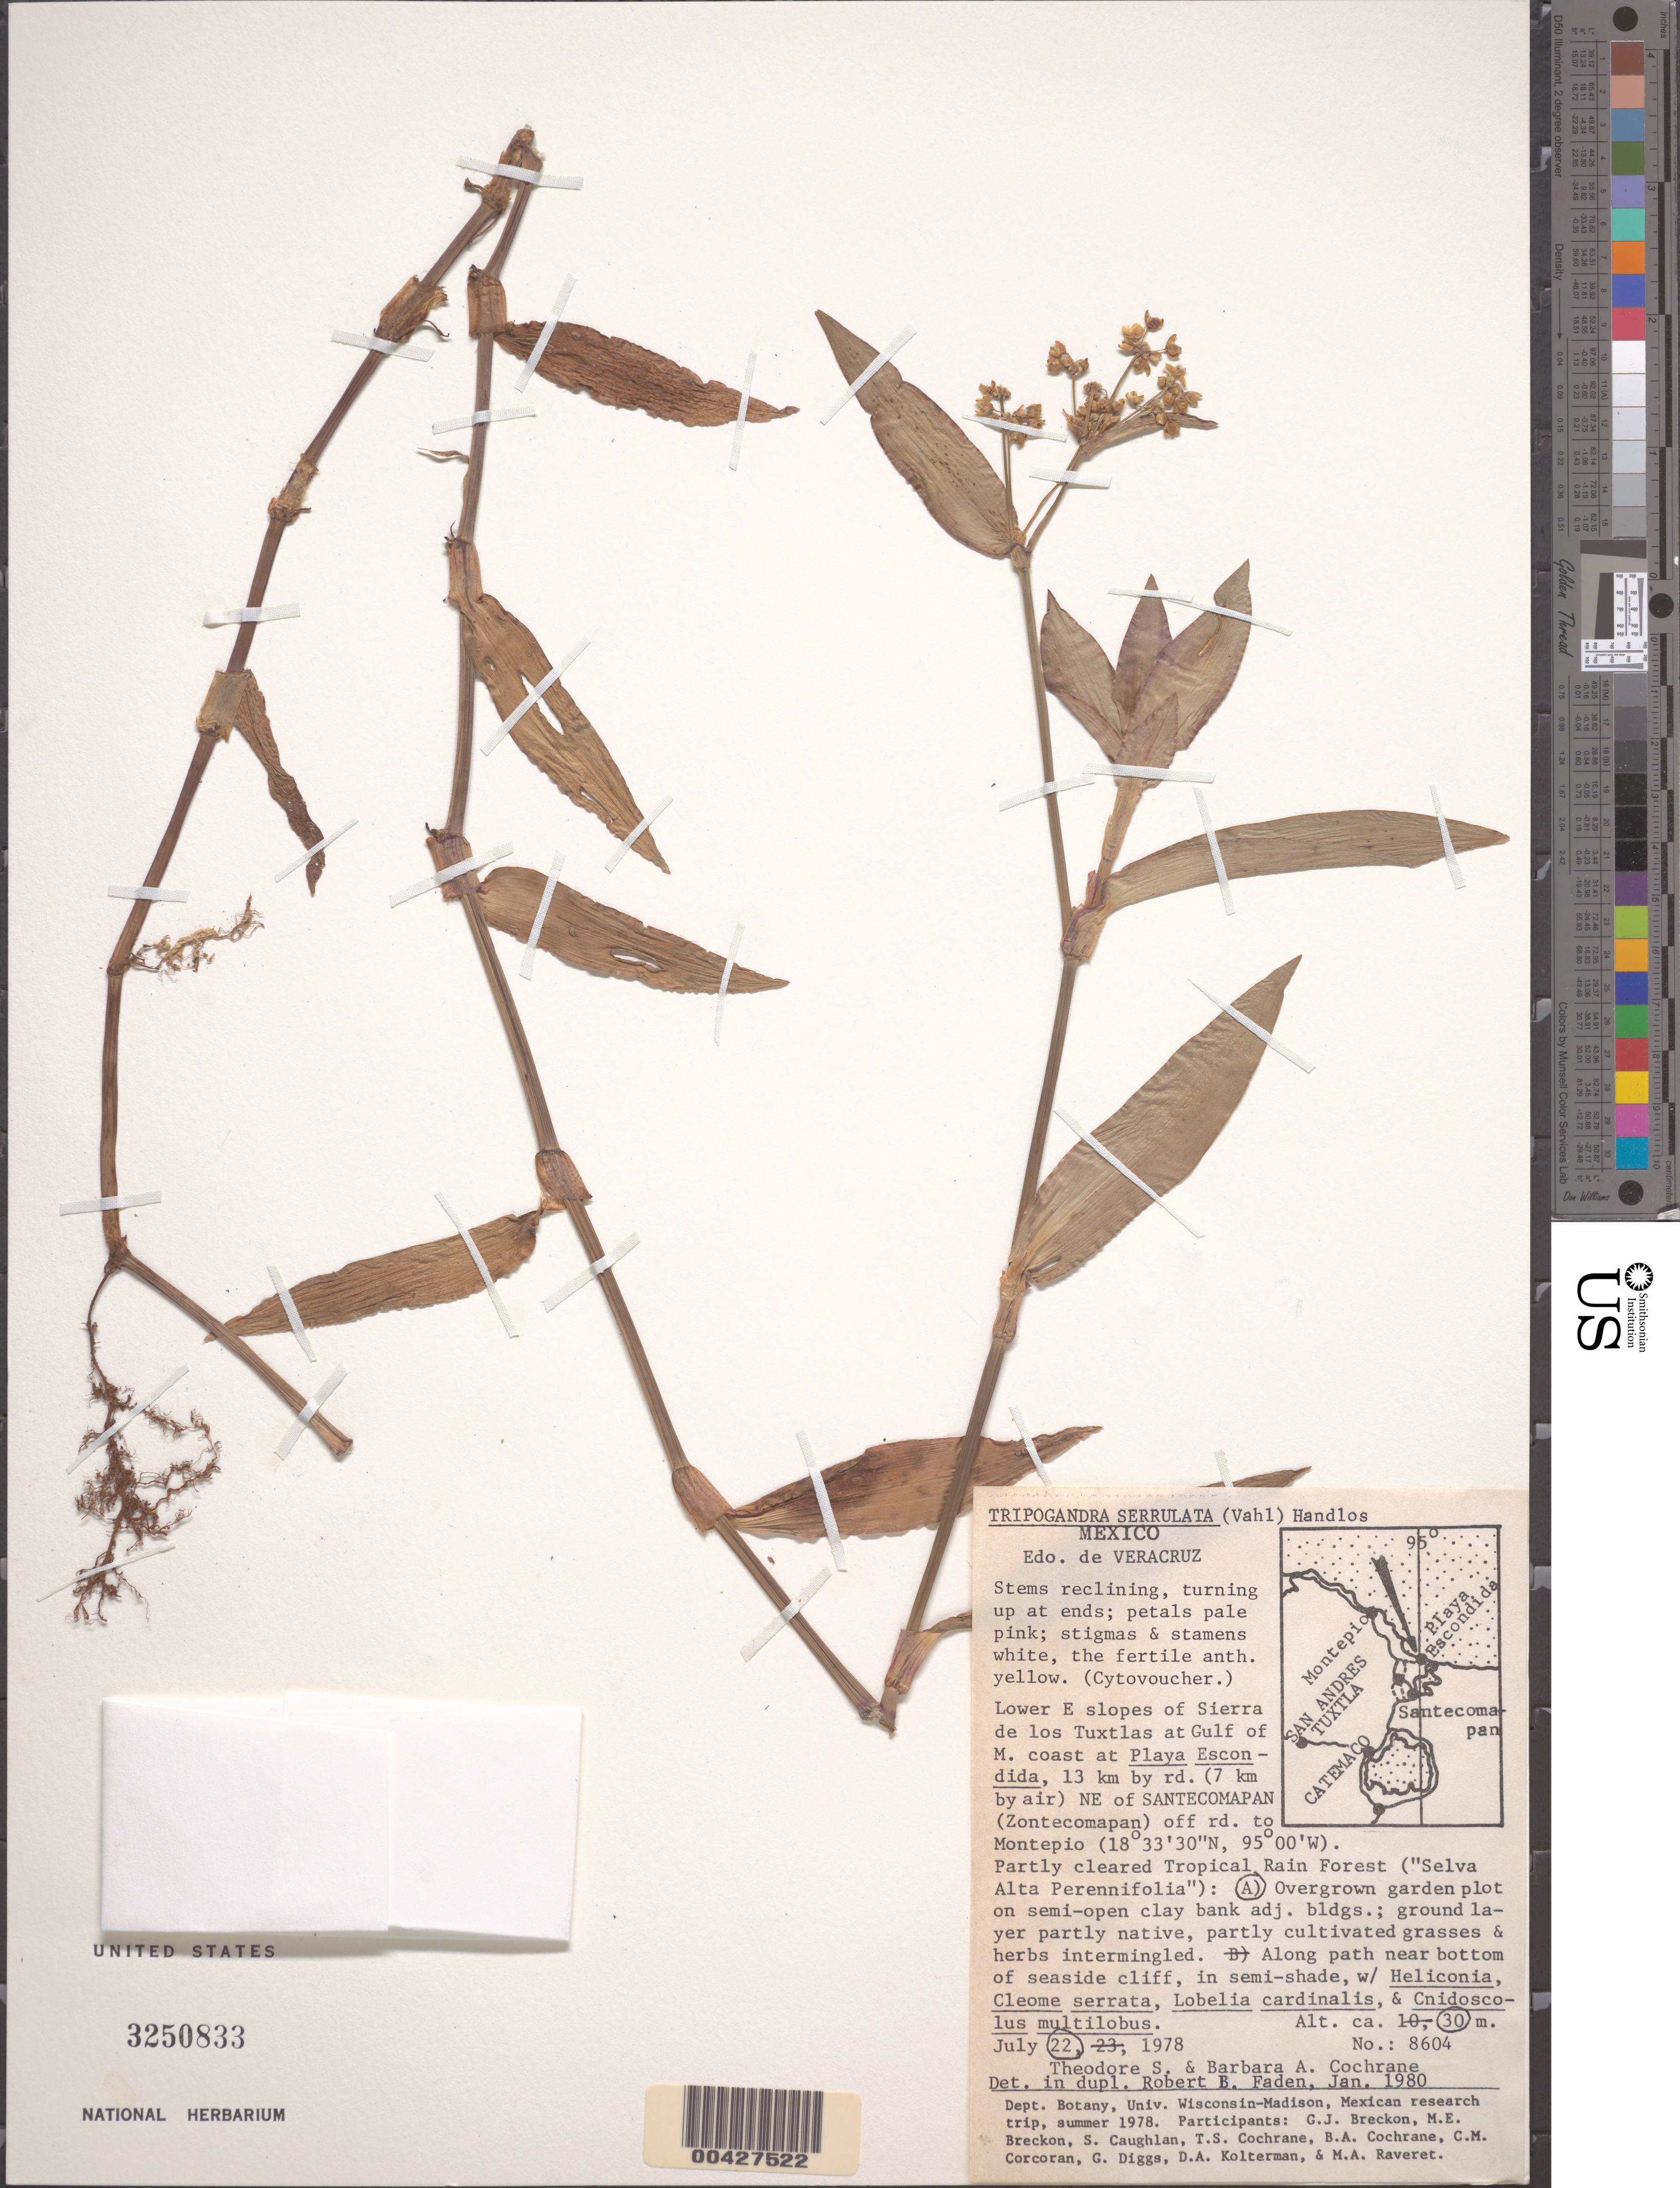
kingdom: Plantae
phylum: Tracheophyta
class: Liliopsida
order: Commelinales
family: Commelinaceae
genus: Tripogandra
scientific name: Tripogandra serrulata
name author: (Vahl) Handlos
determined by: Faden, Robert B., (US), Smithsonian Institution - National Museum of Natural History (UNITED STATES)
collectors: T. Cochrane & B. Cochrane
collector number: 8604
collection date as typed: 22 Jul 1978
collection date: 1978-07-22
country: Mexico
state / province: Veracruz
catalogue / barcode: US 3250833